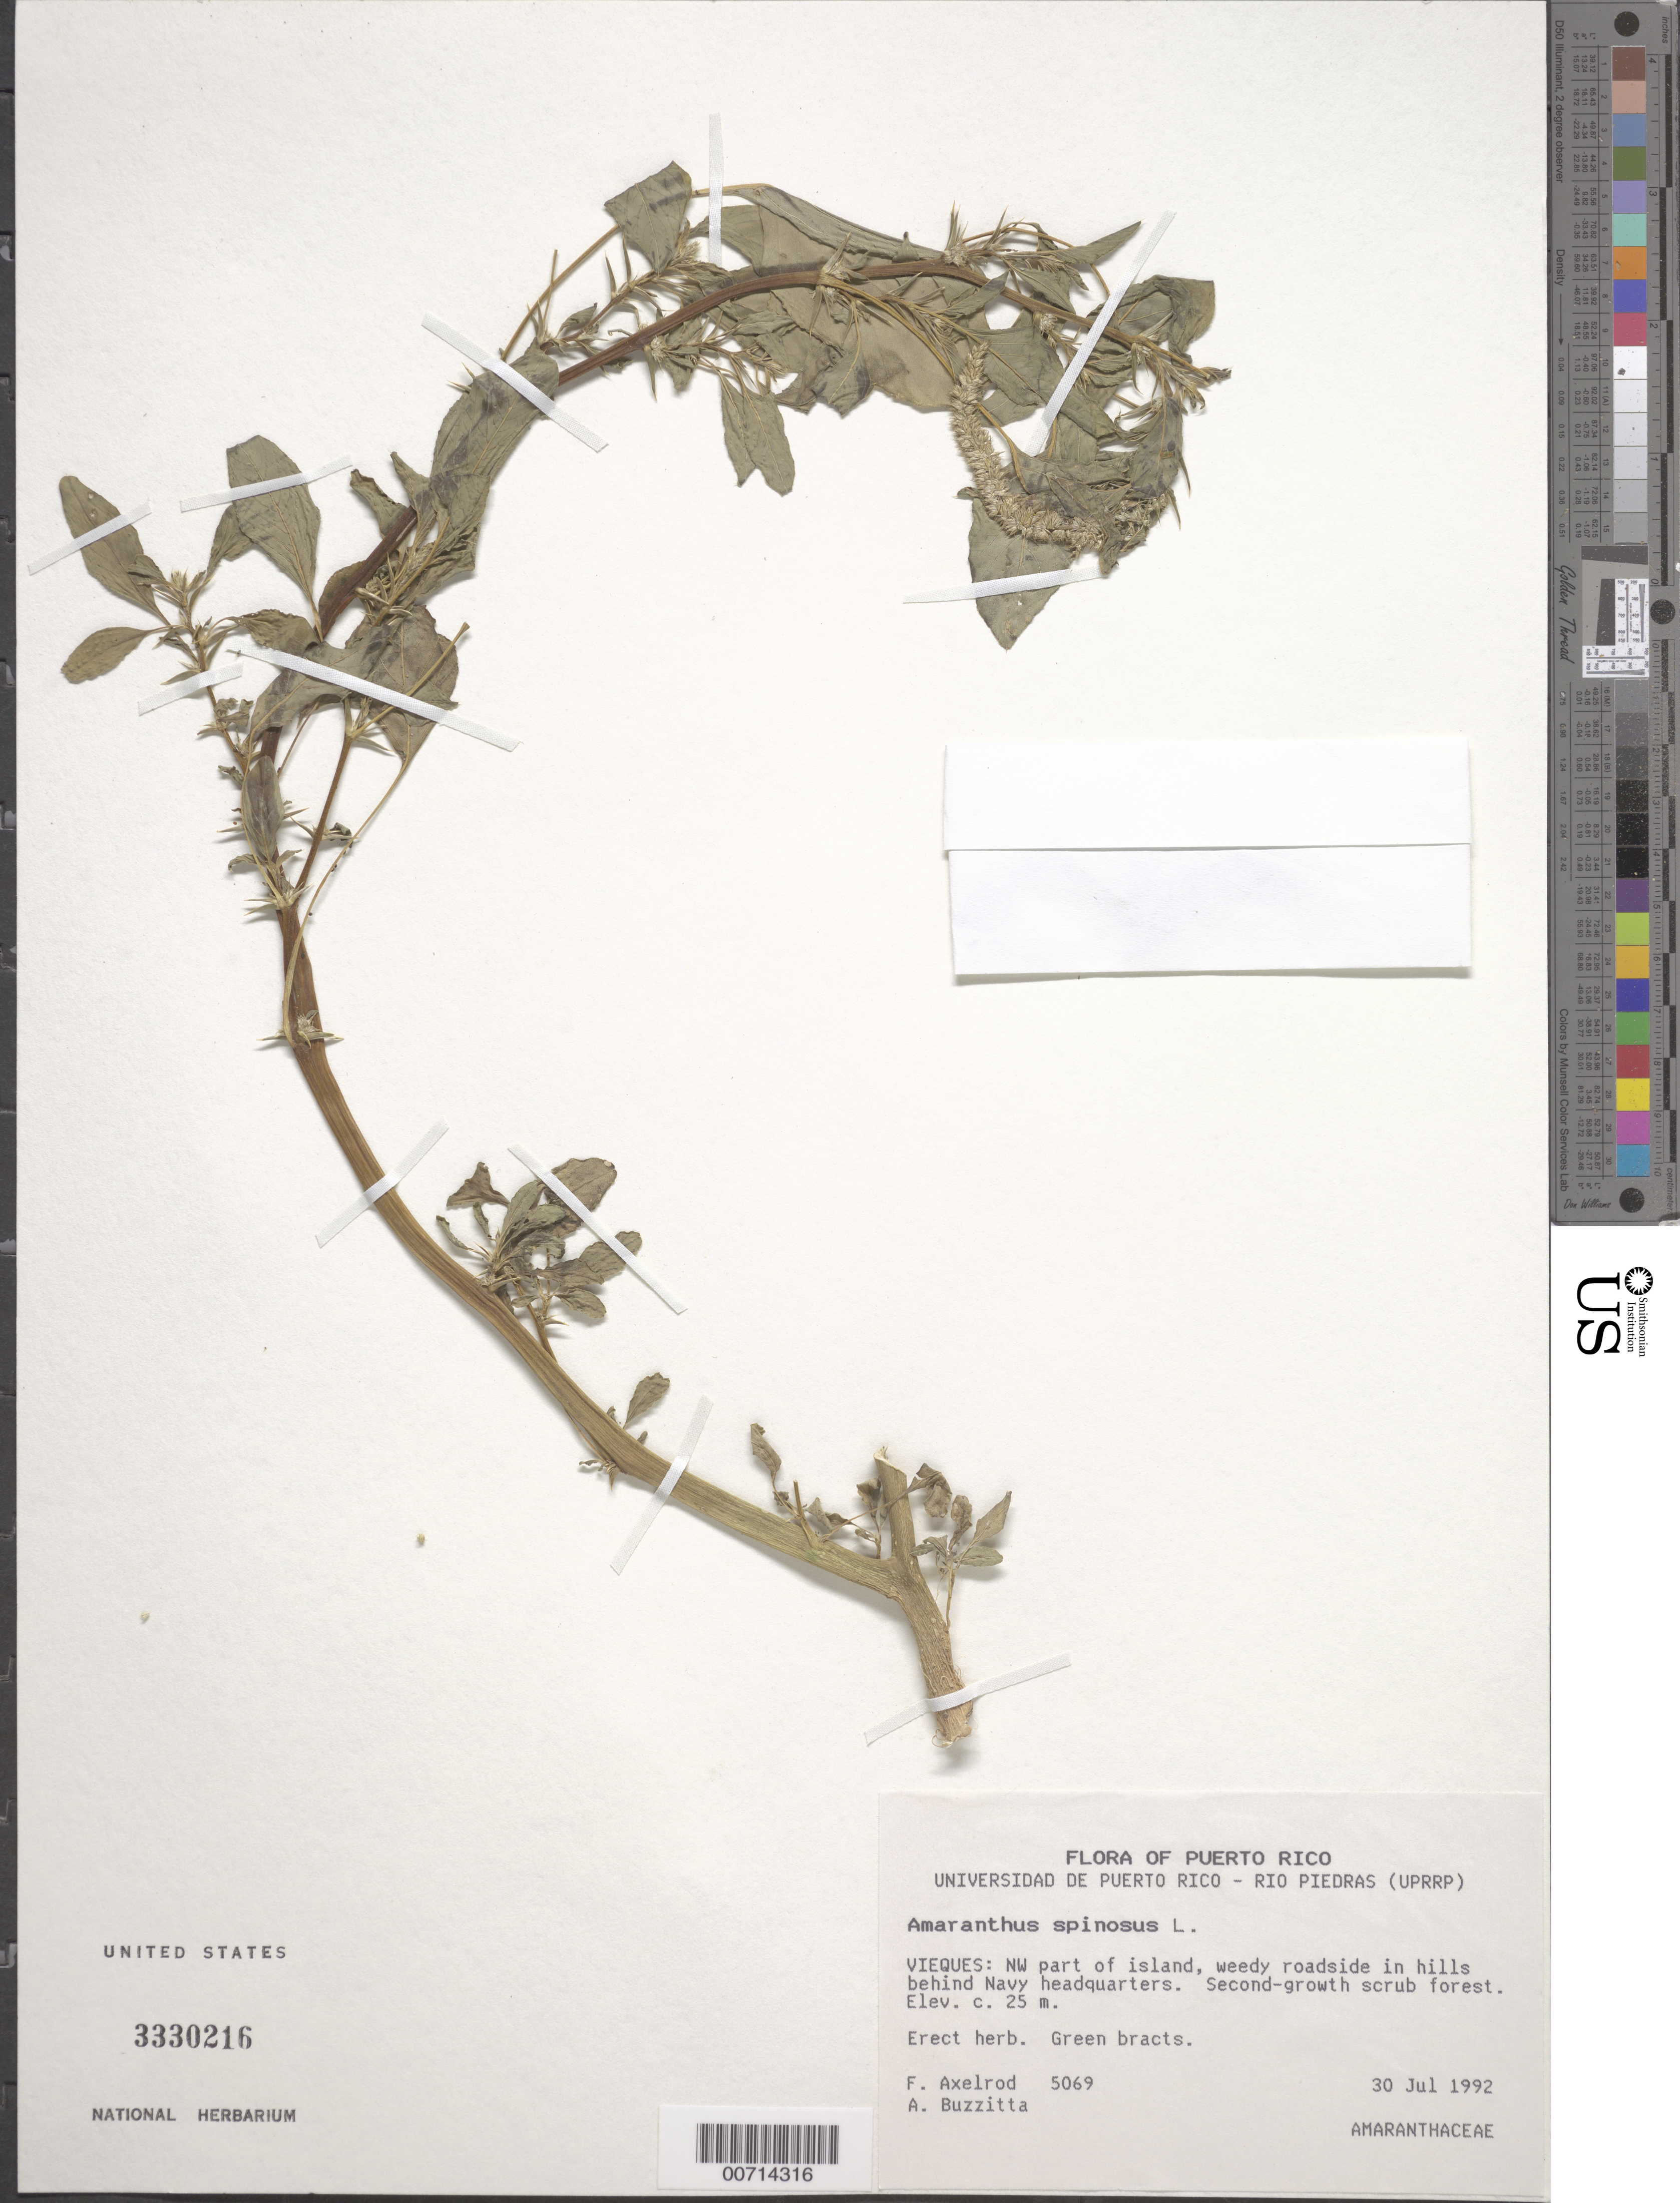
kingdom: Plantae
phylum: Tracheophyta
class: Magnoliopsida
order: Caryophyllales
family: Amaranthaceae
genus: Amaranthus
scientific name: Amaranthus spinosus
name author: L.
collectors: F. S. Axelrod & A. Buzzitta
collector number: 5069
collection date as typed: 30 Jul 1992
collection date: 1992-07-30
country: Puerto Rico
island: Vieques I.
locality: NW part of Island, weedy roadside in hills behind Navy headquarters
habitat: Second-growth scrub forest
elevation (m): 25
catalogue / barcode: US 3330216